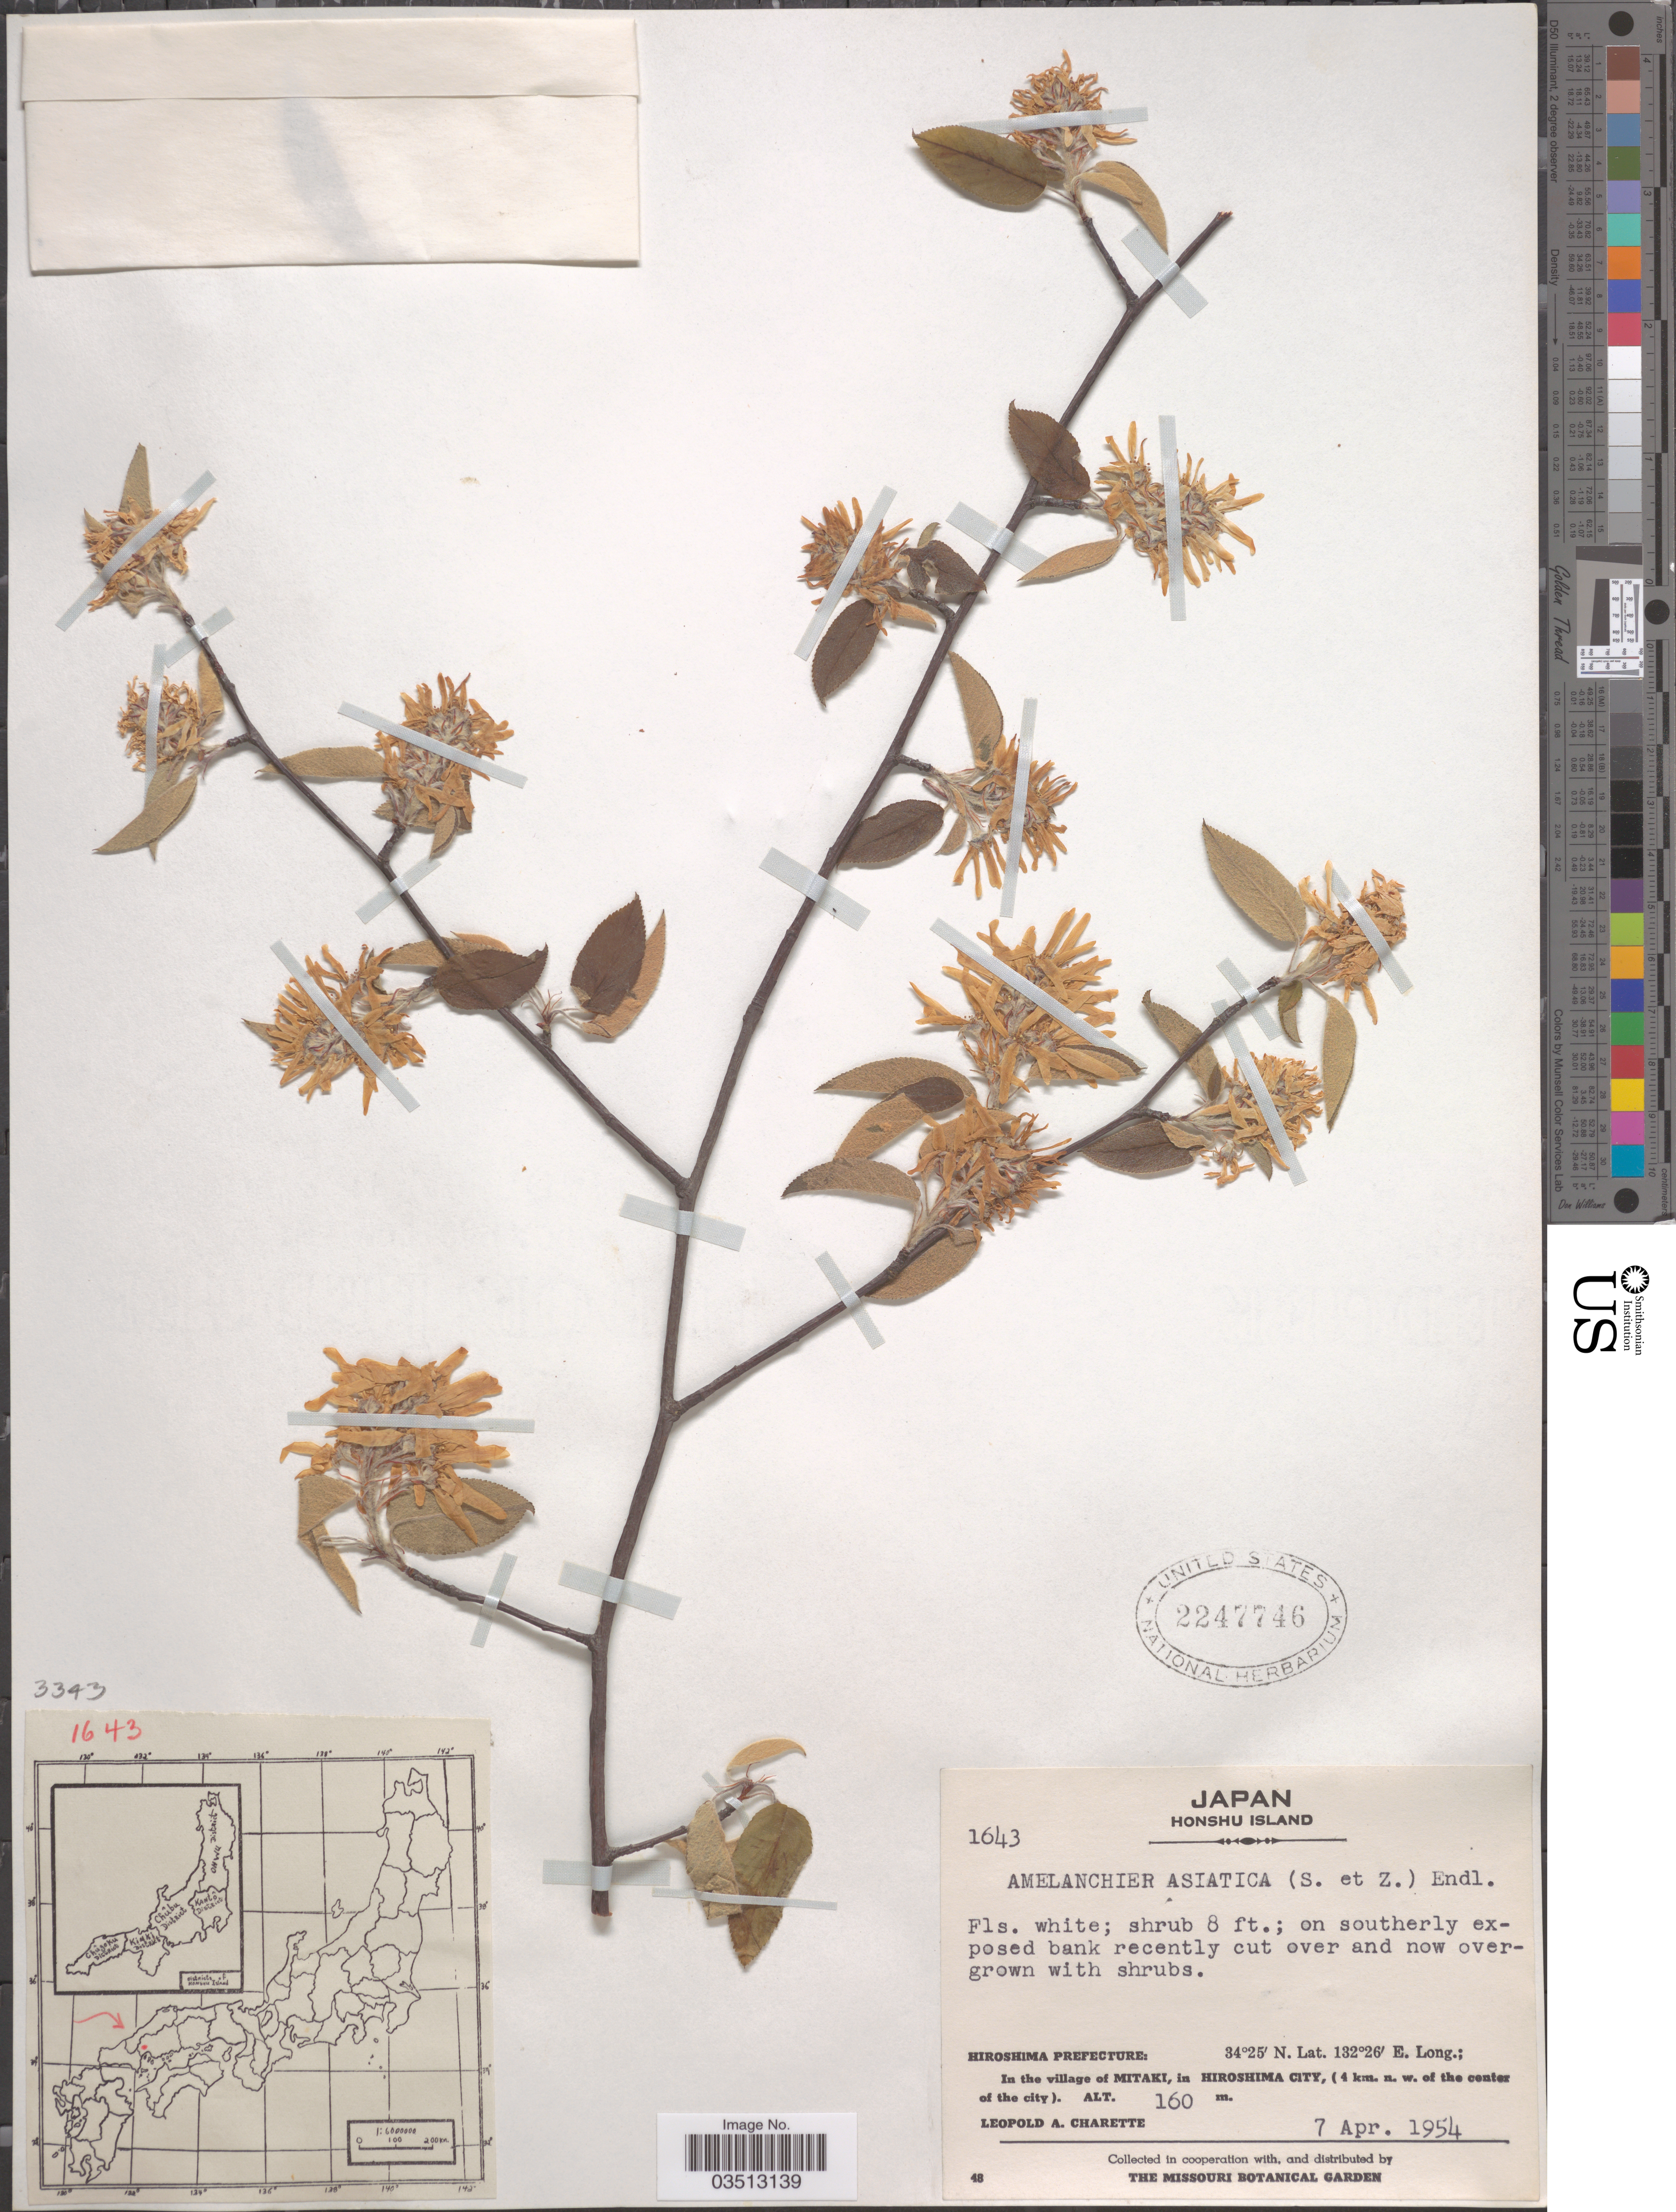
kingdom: Plantae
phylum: Tracheophyta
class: Magnoliopsida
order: Rosales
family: Rosaceae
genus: Amelanchier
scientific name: Amelanchier asiatica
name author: (Siebold & Zucc.) Endl. ex Walp.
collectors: L. A. Charette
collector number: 1643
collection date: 1954-04-07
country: Japan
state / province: Hirosima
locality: Honshu Island. Hiroshima Prefecture: In the village of Mitaki, in Hiroshima City, (4 km. n. w. of the center of the city).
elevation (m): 160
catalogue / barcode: US 2247746